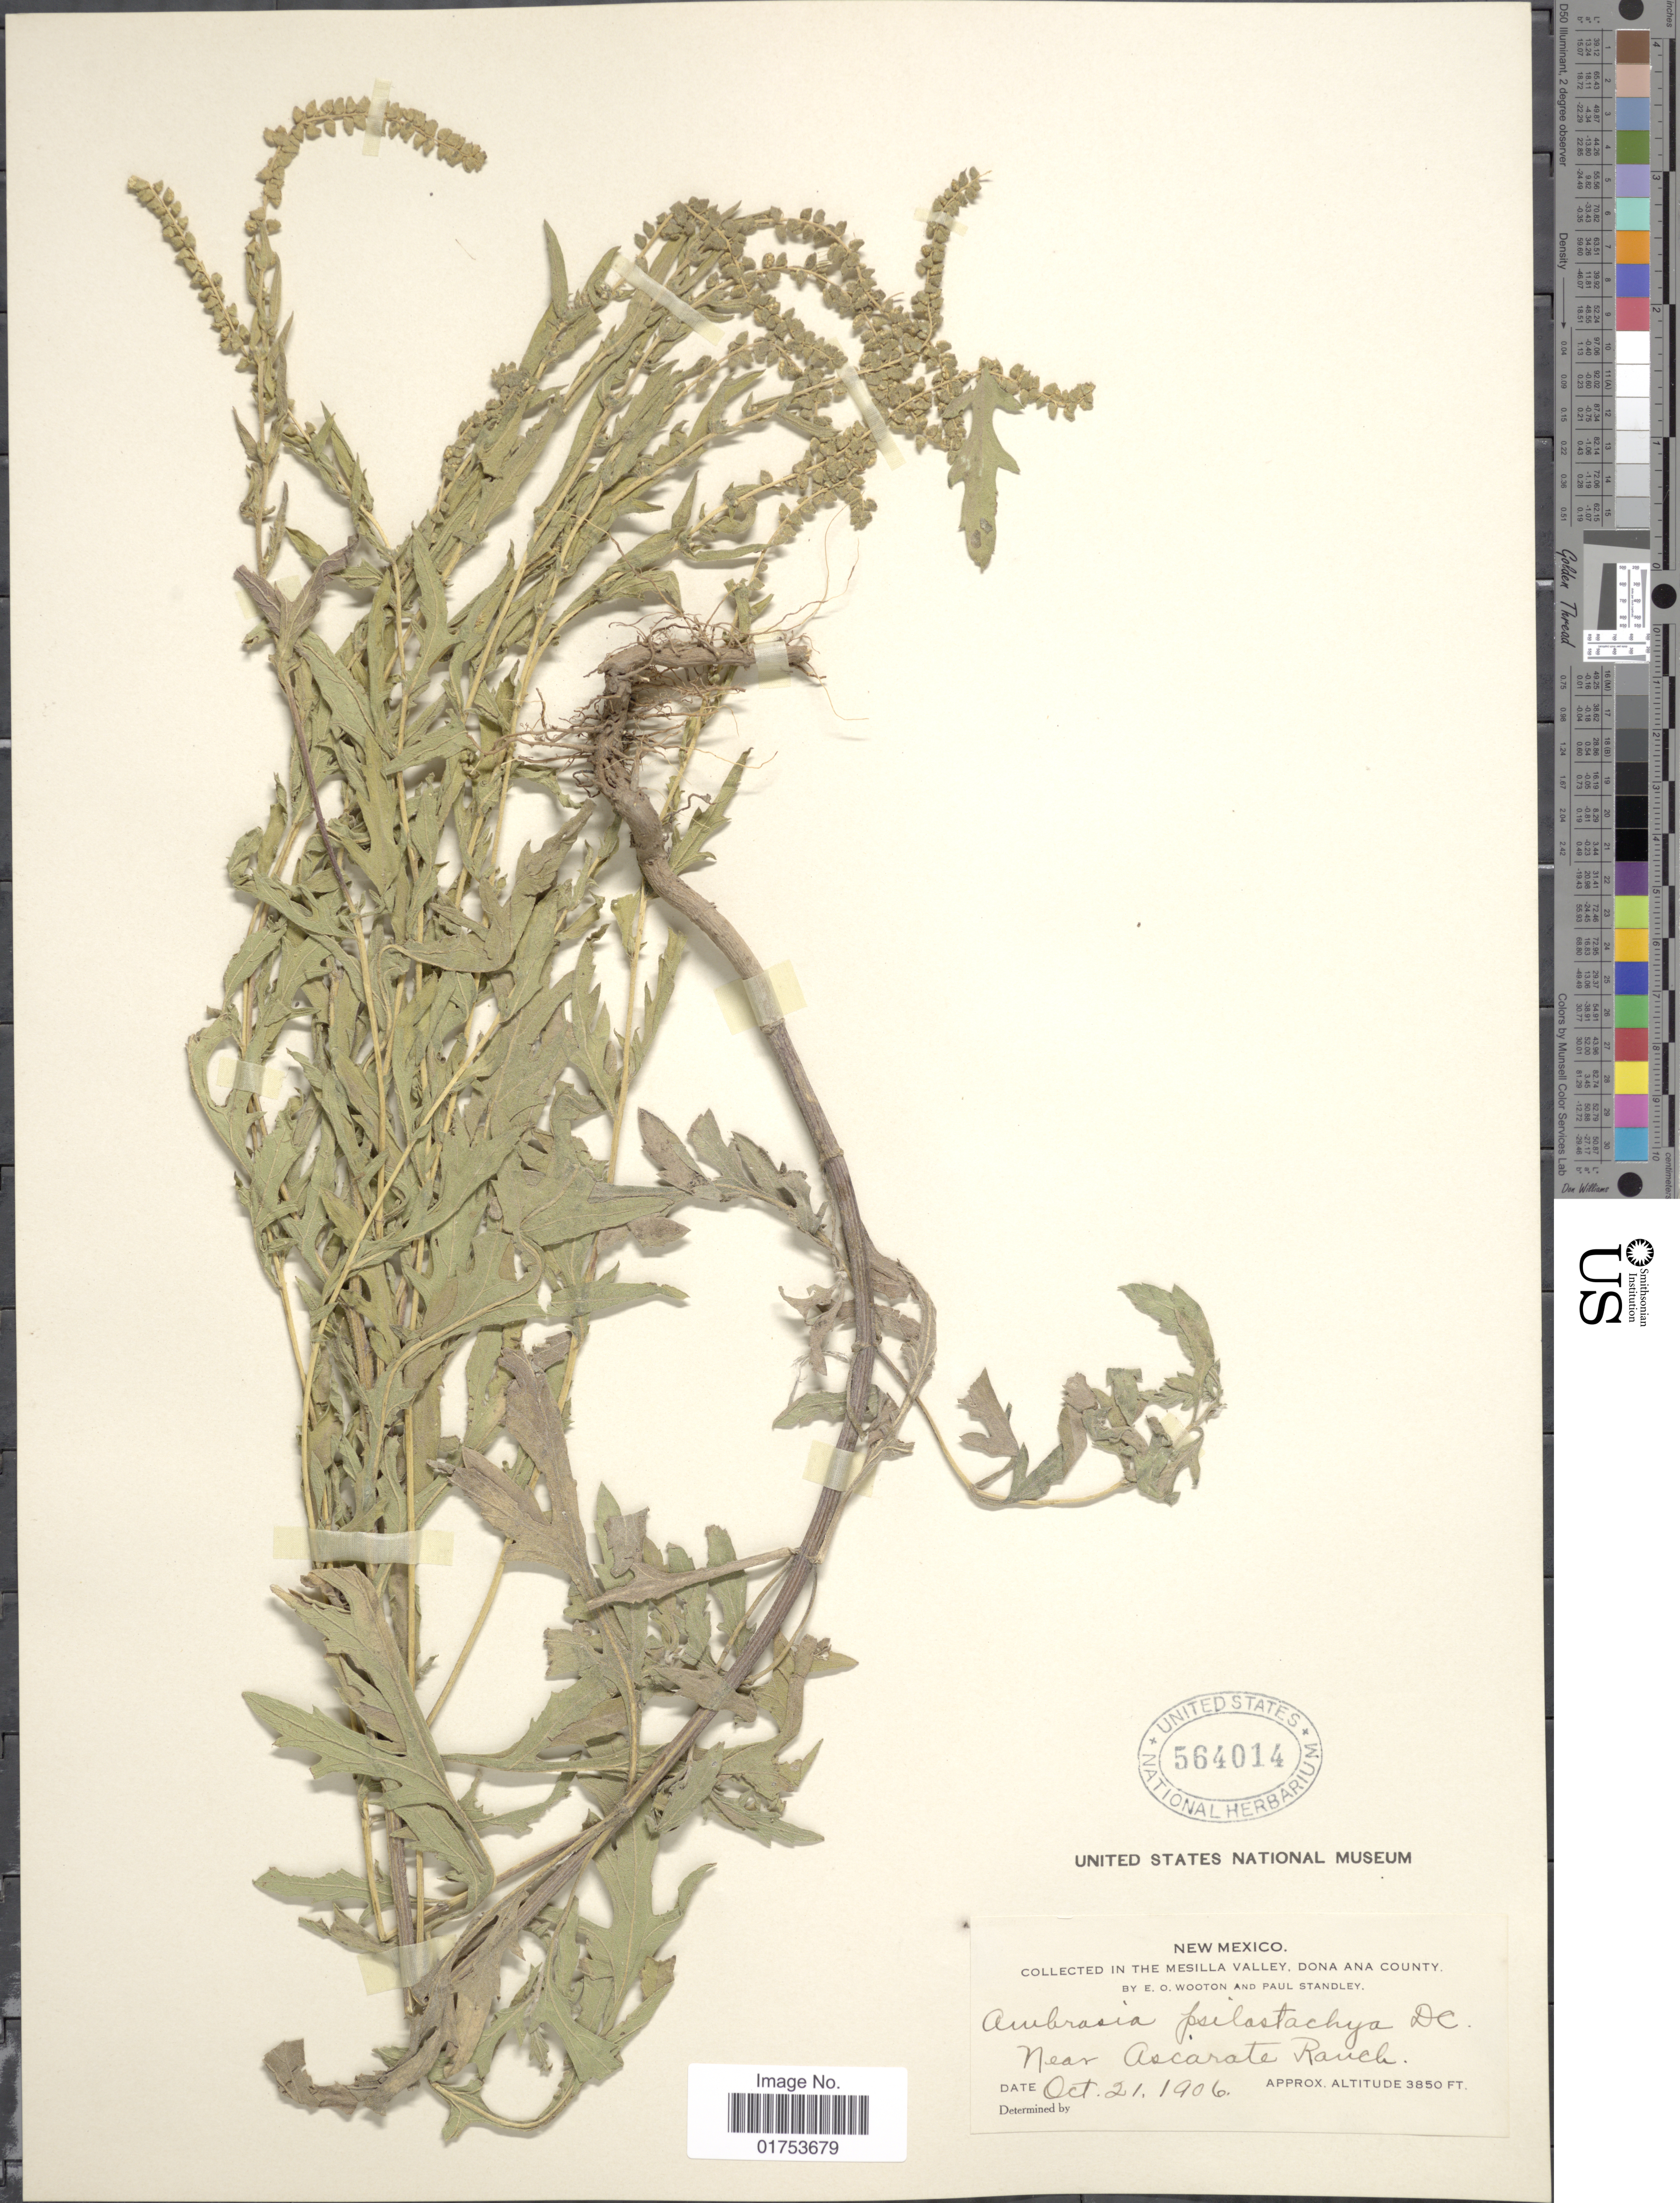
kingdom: Plantae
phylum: Tracheophyta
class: Magnoliopsida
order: Asterales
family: Asteraceae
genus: Ambrosia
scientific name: Ambrosia psilostachya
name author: DC.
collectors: E. O. Wooton & P. C. Standley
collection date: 1906-10-21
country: United States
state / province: New Mexico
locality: Mesilla Valley, Dona Ana County, near Ascarate Ranch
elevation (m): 1173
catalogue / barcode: US 564014